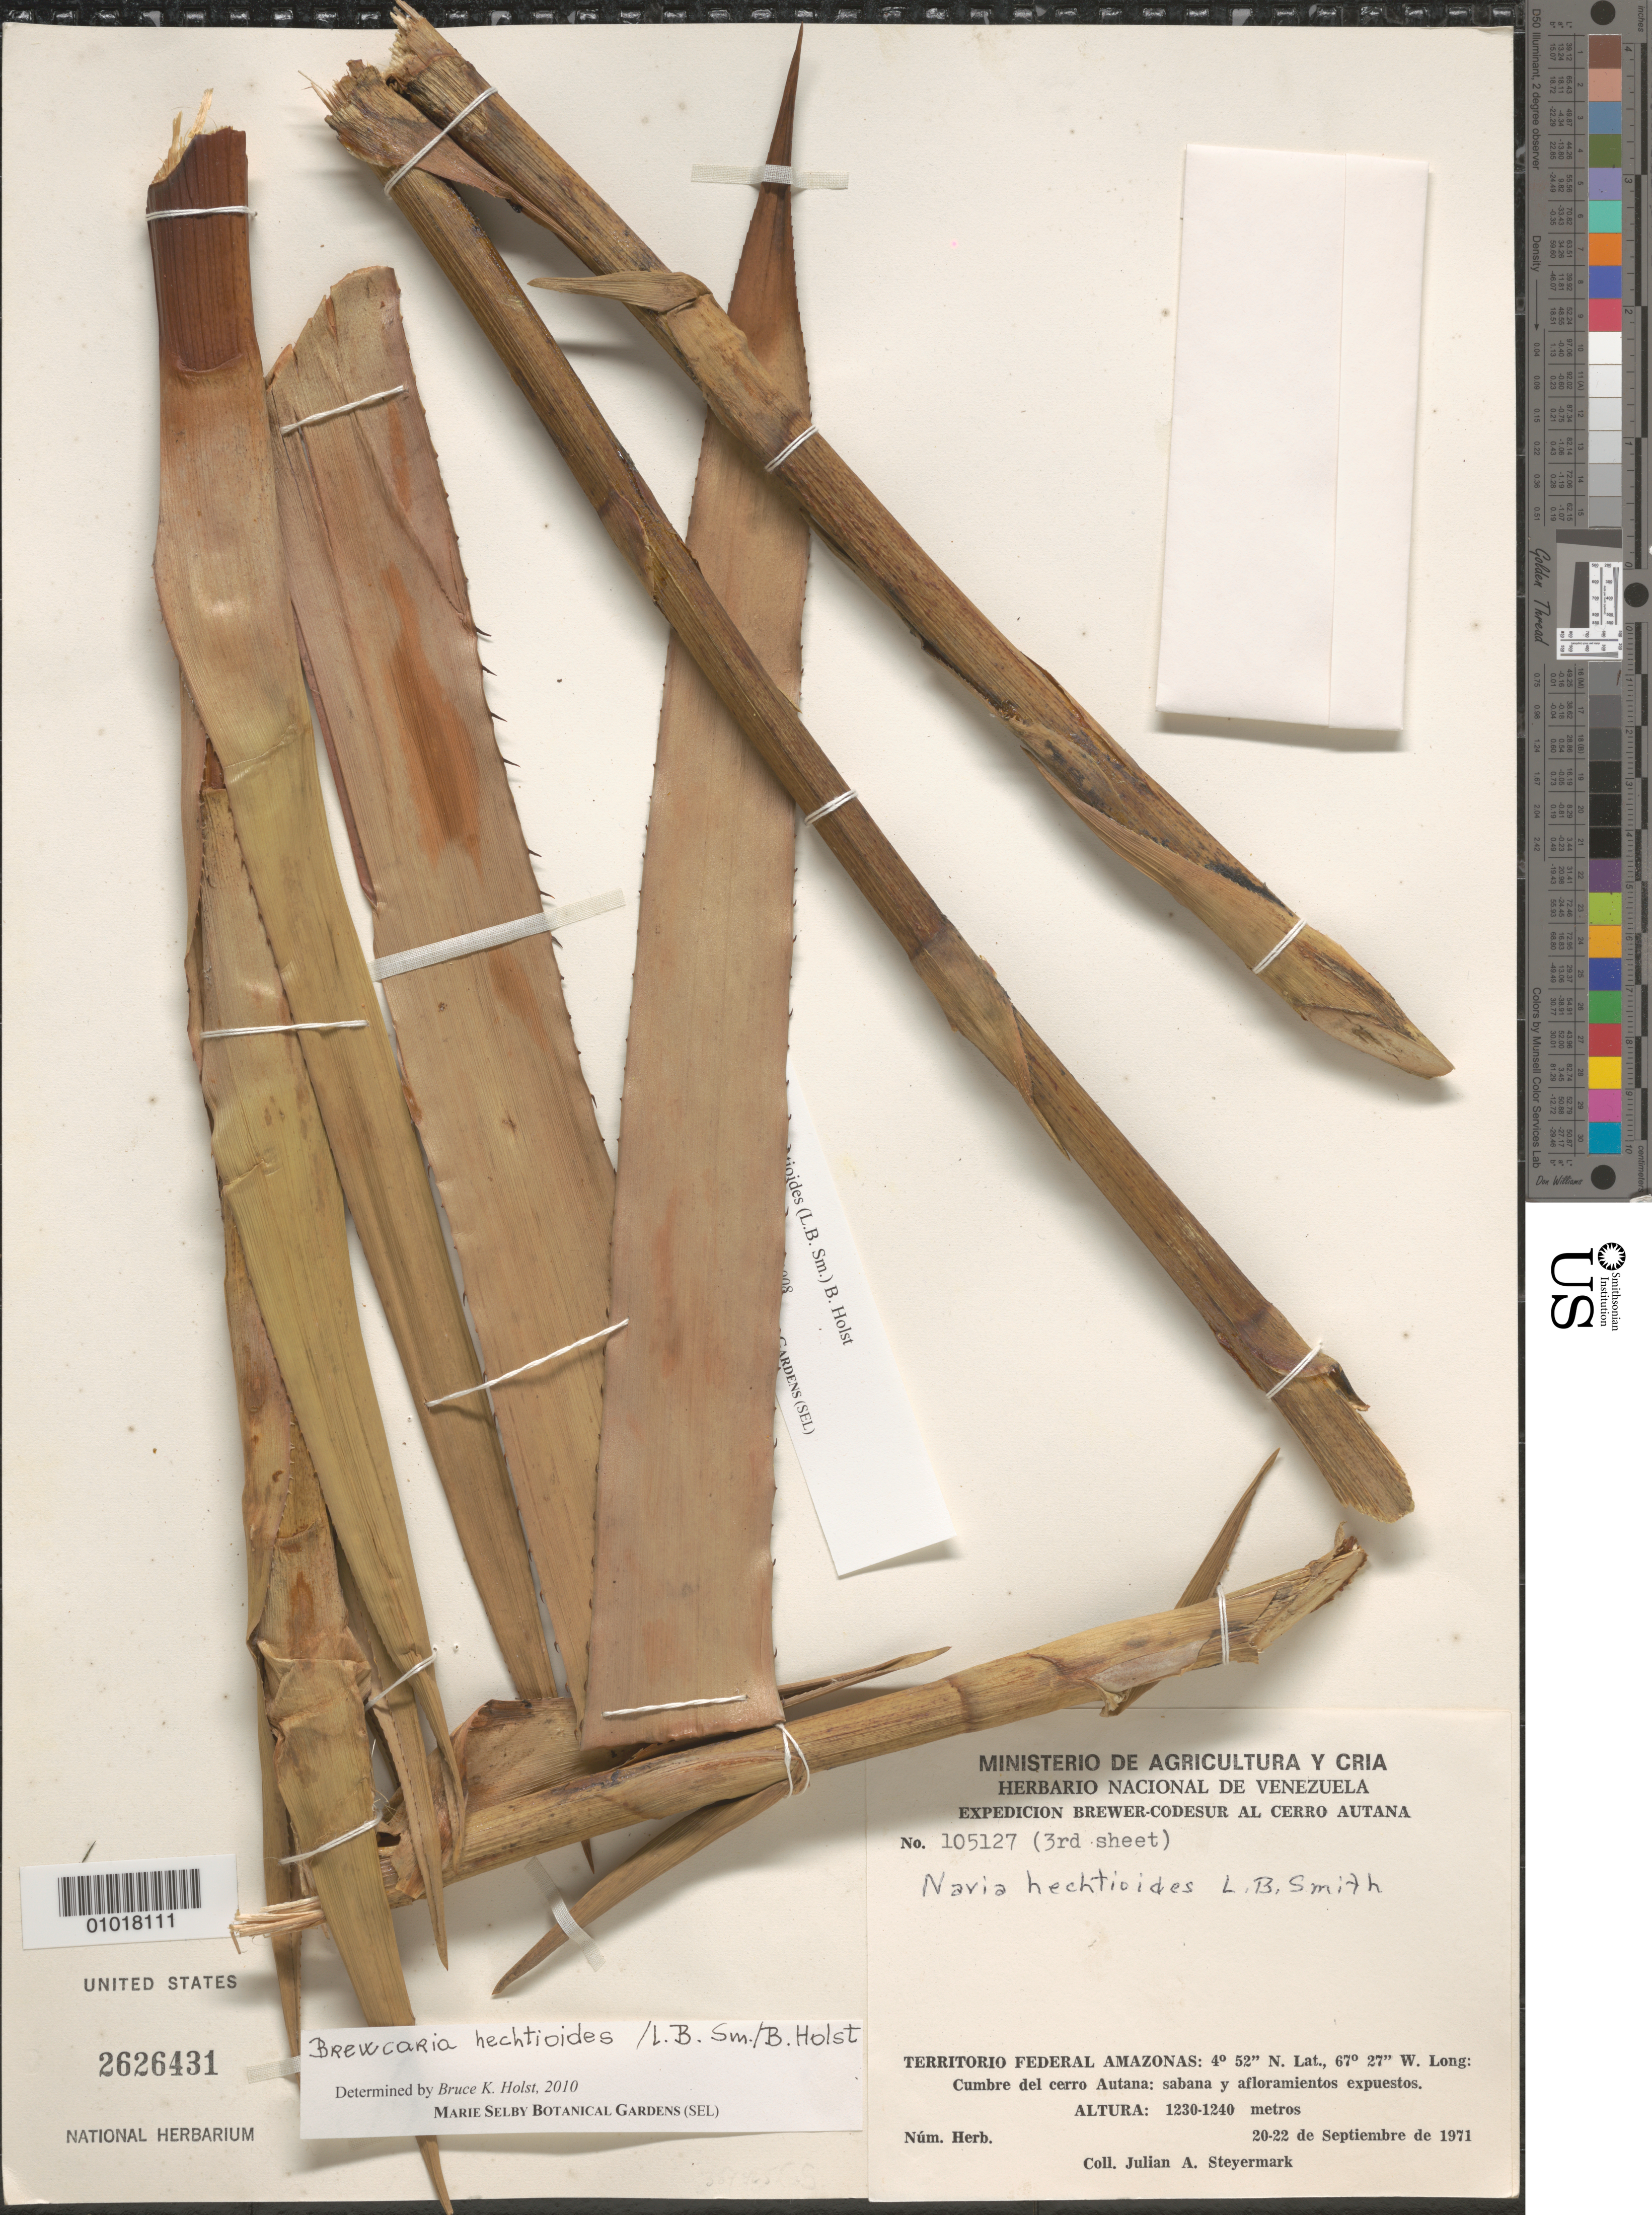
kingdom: Plantae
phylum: Tracheophyta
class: Liliopsida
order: Poales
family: Bromeliaceae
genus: Brewcaria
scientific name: Brewcaria hechtioides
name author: (L.B. Sm.) B. Holst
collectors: J. Steyermark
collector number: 105127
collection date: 1971-09-20/1971-09-22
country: Venezuela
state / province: Amazonas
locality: Territorio Federal Amazonas: Cumbre del cerro Autana: sabana y afloramientos expuestos.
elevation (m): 1230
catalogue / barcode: US 2626431